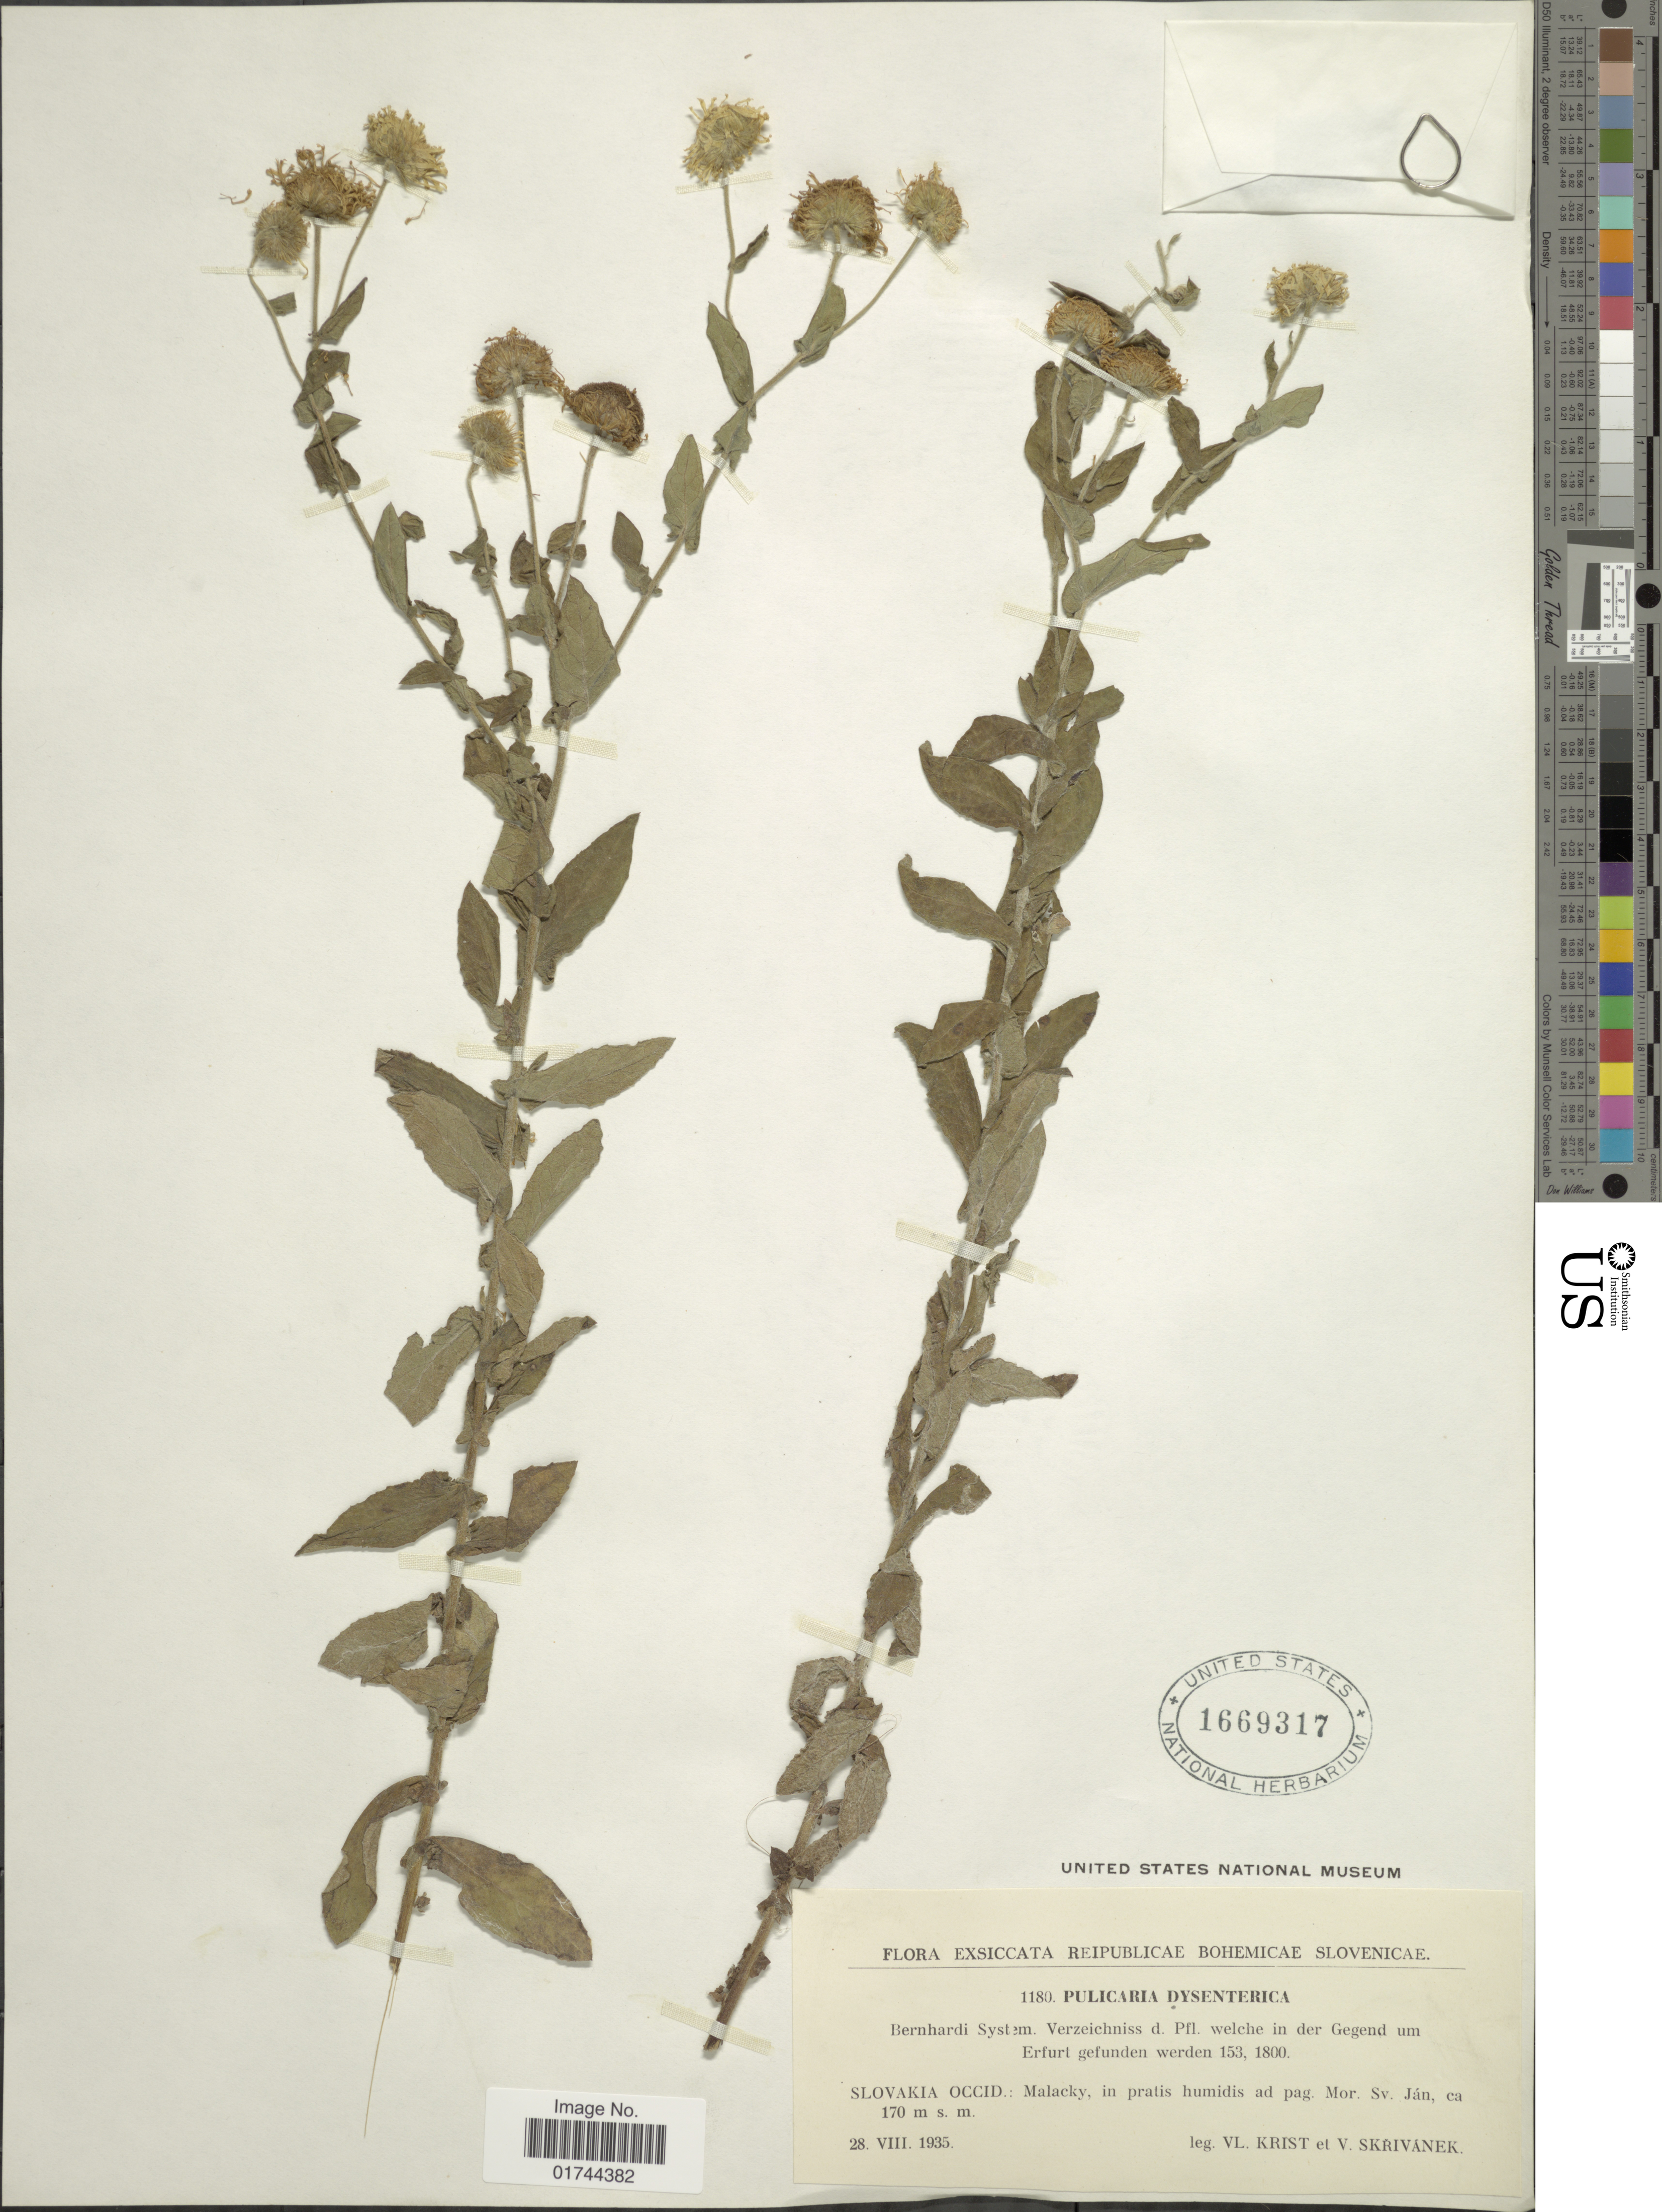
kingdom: Plantae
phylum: Tracheophyta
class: Magnoliopsida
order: Asterales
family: Asteraceae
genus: Pulicaria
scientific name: Pulicaria dysenterica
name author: (L.) Bernh.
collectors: V. Krist & V. Skrivanek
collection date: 1935-08-28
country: Slovakia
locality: Slovakia Occid.: Malacky, in pratis humidis ad pag. Mor. Sv. Jan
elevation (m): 170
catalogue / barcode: US 1669317